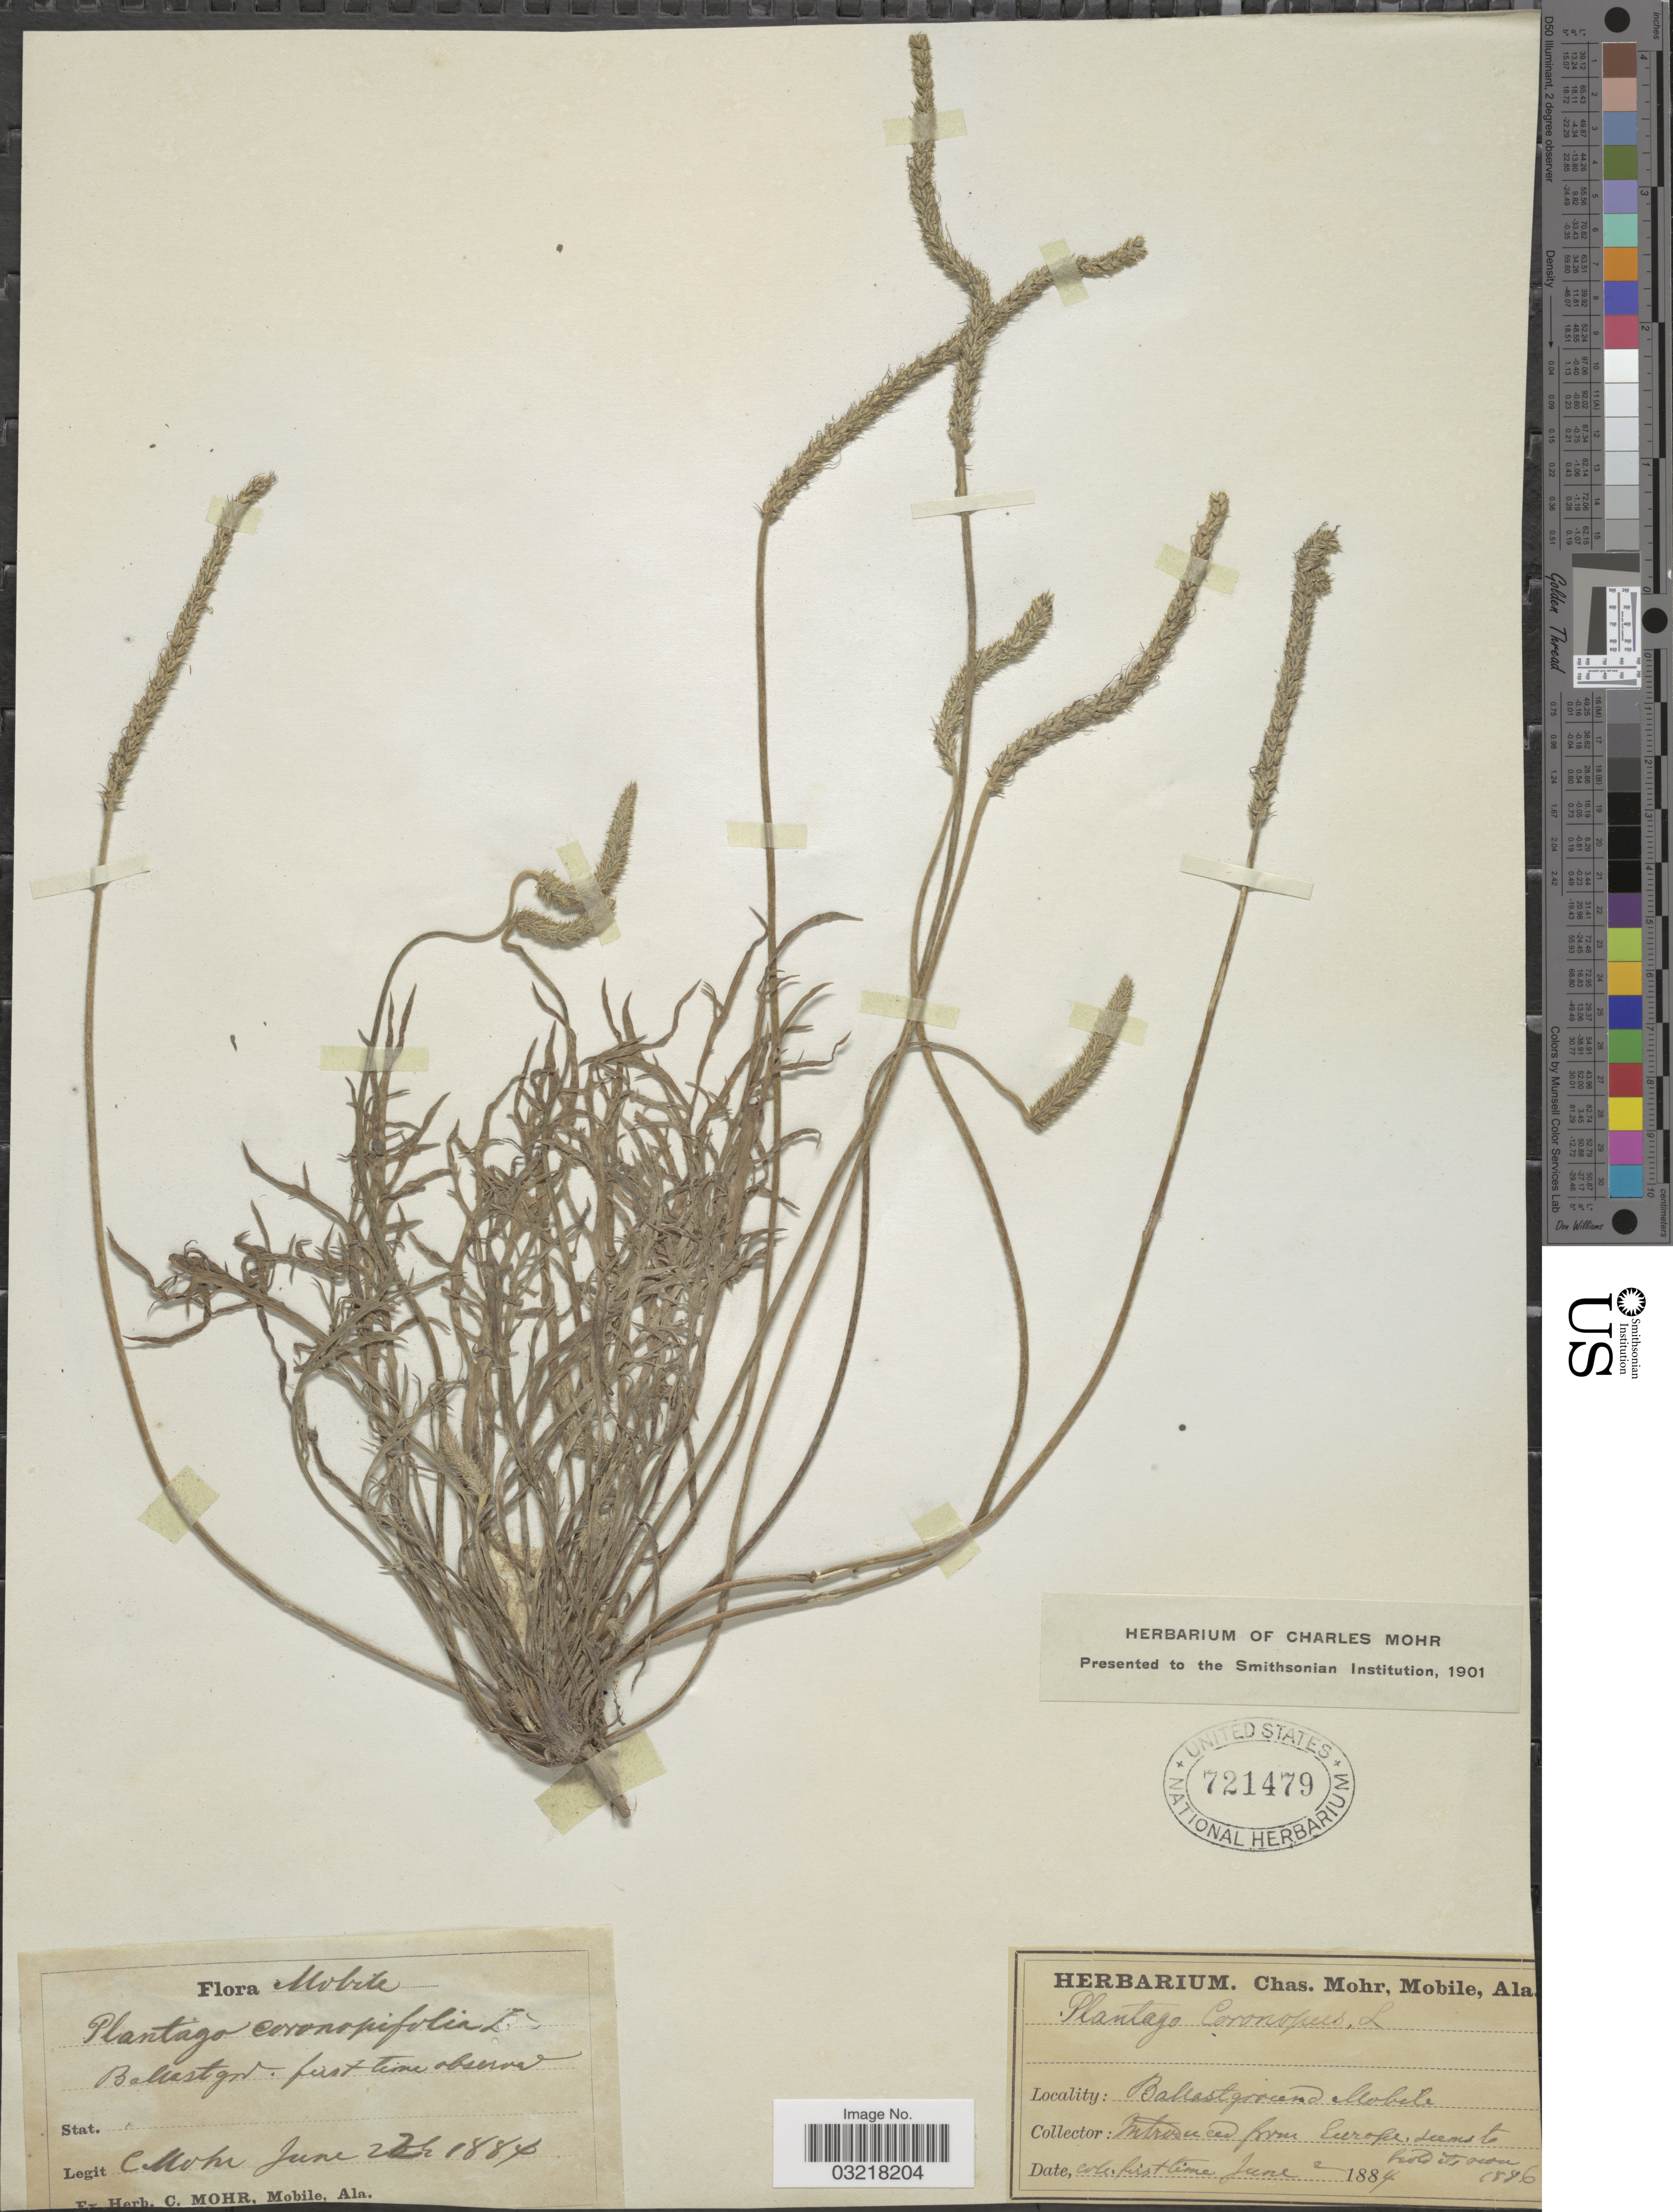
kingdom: Plantae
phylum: Tracheophyta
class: Magnoliopsida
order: Lamiales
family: Plantaginaceae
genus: Plantago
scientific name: Plantago coronopus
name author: L.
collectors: C. T. Mohr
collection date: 1884-06-22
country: United States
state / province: Alabama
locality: Mobile.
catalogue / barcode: US 721479